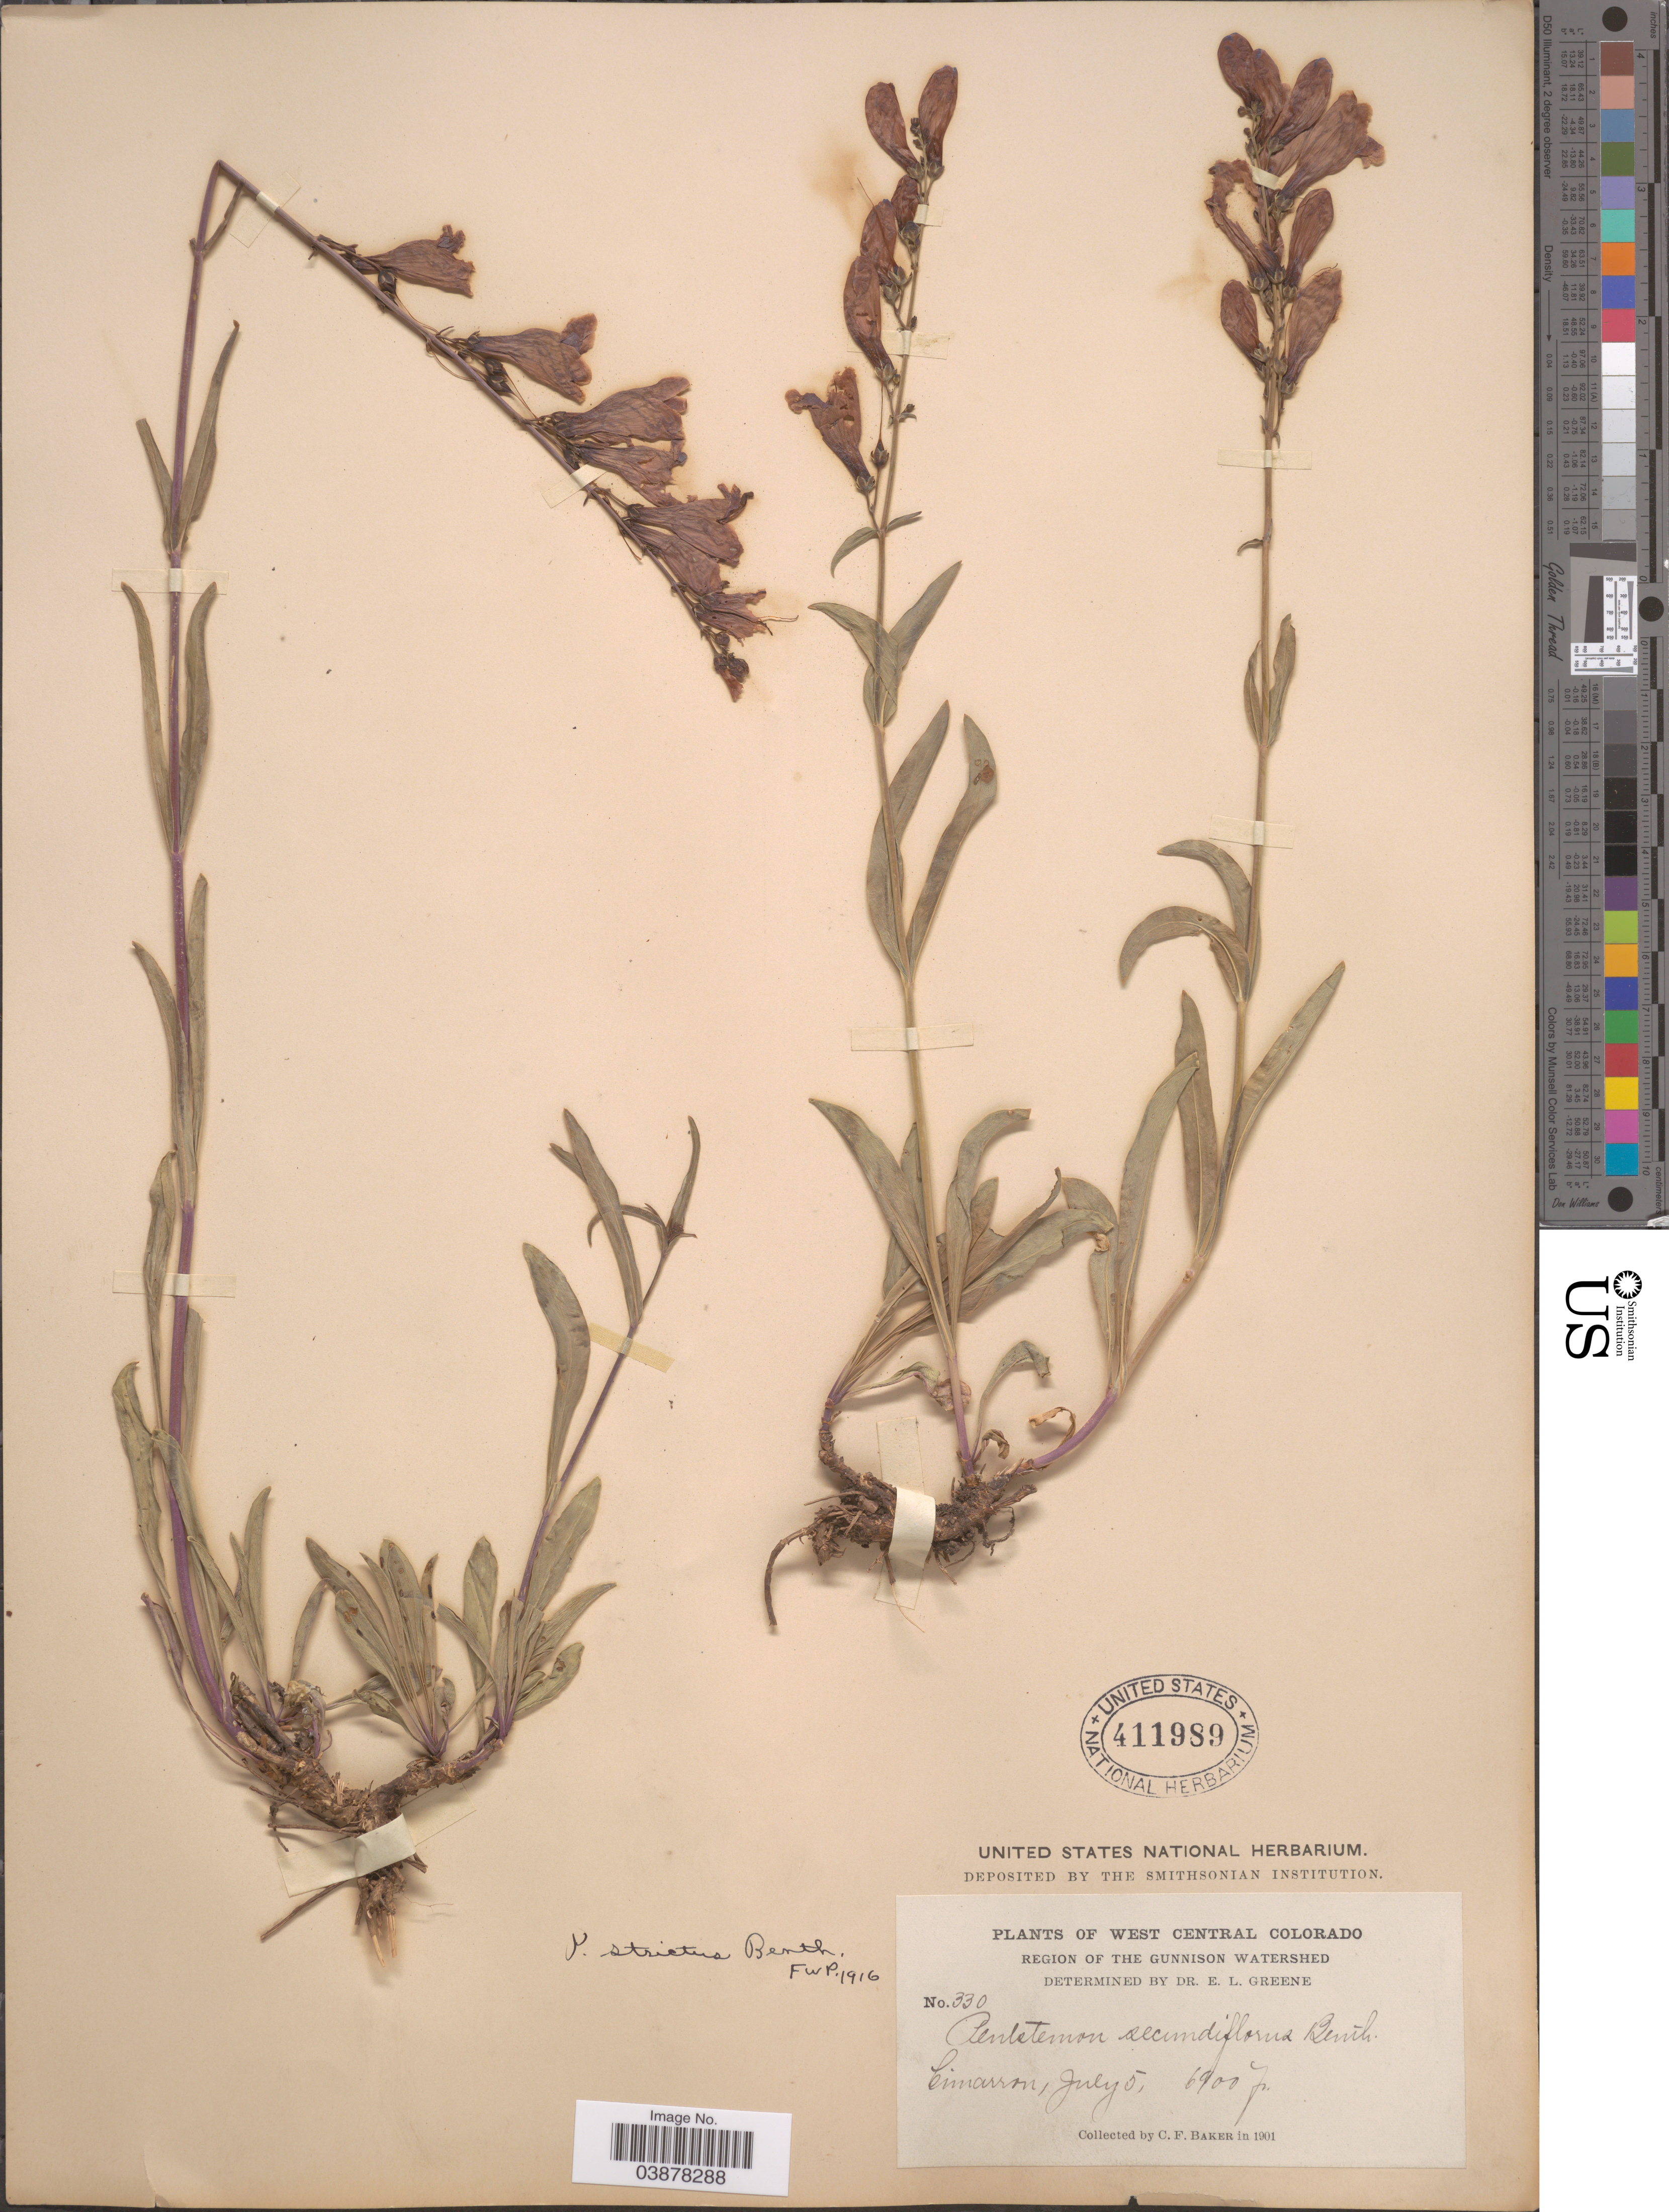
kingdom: Plantae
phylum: Tracheophyta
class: Magnoliopsida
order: Lamiales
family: Plantaginaceae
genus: Penstemon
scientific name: Penstemon strictus subsp. strictus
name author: Benth.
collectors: C. F. Baker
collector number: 330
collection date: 1901-07-05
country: United States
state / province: Colorado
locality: West Central Colorado. Region of the Gunnison Watershed. Cimarron.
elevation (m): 2103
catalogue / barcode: US 411989